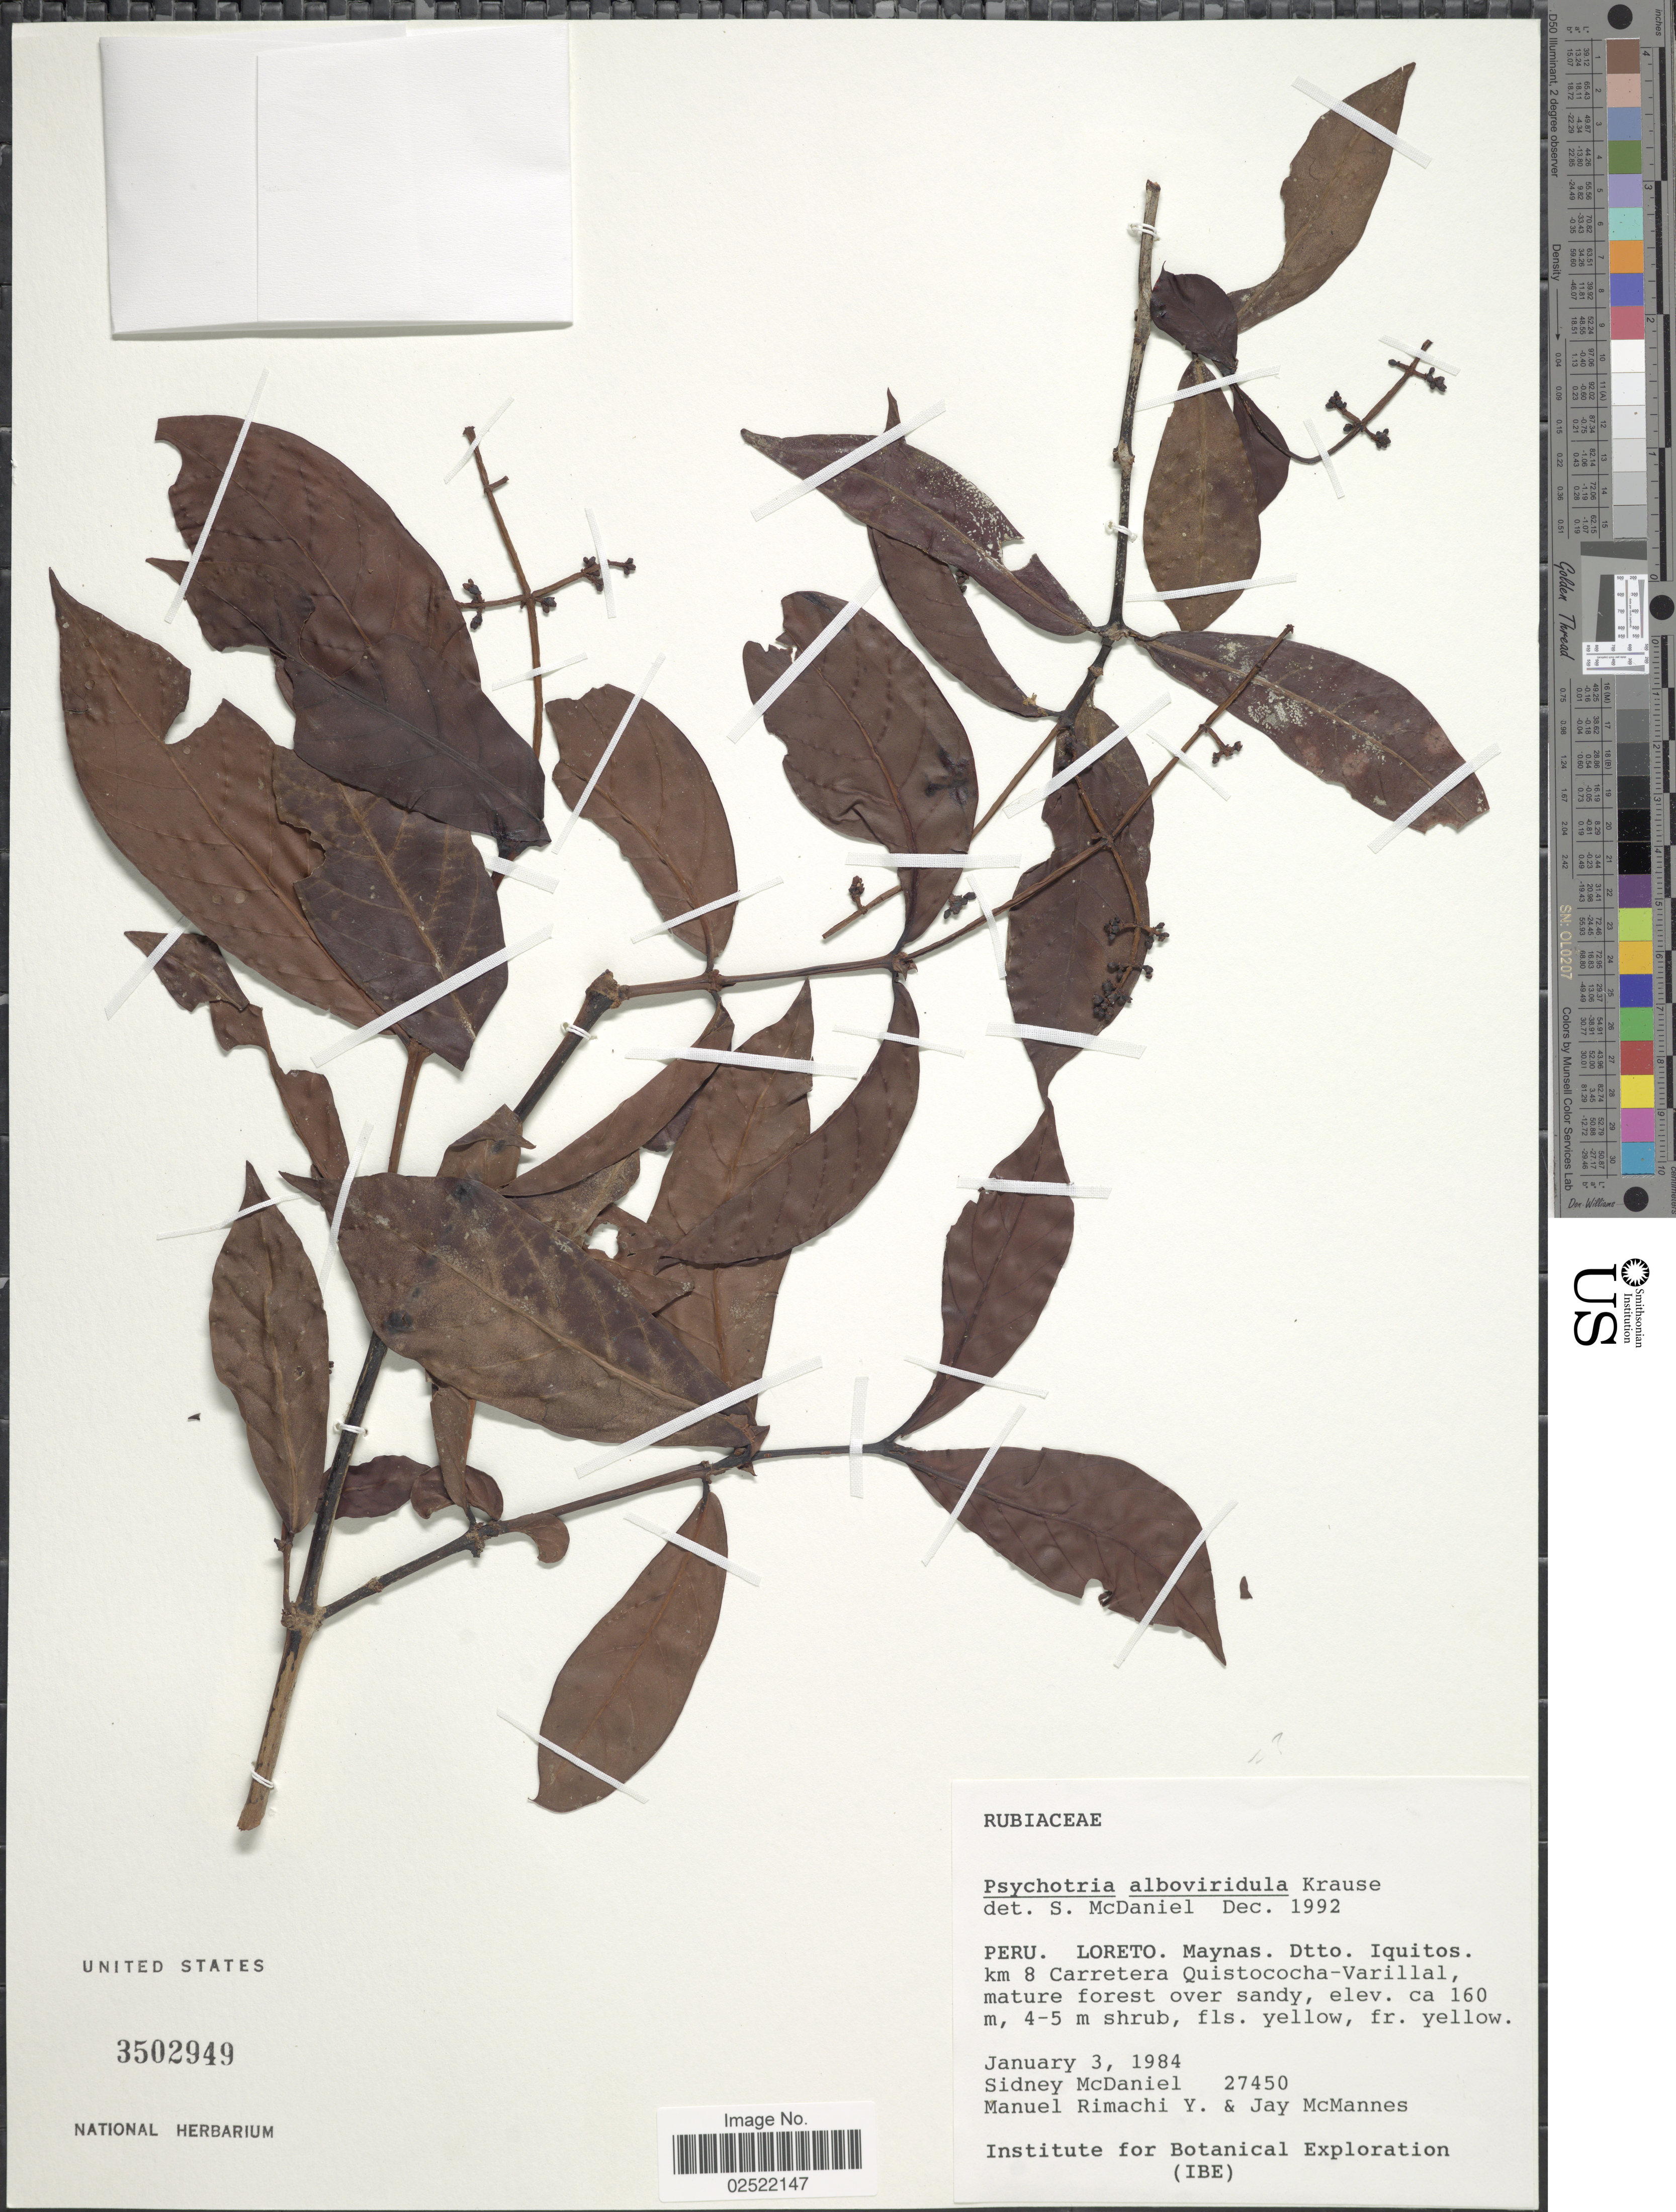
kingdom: Plantae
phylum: Tracheophyta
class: Magnoliopsida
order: Gentianales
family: Rubiaceae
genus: Psychotria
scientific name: Psychotria sp.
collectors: S. McDaniel, M. Rimachi Y. & J. McMannes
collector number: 27450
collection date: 1984-01-03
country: Peru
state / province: Loreto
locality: Peru. Loreto. Maynas. Dtto. Iquitos. km 8 Carretrea Quistococha-Varillal, mature forest over sandy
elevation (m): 160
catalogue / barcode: US 3502949